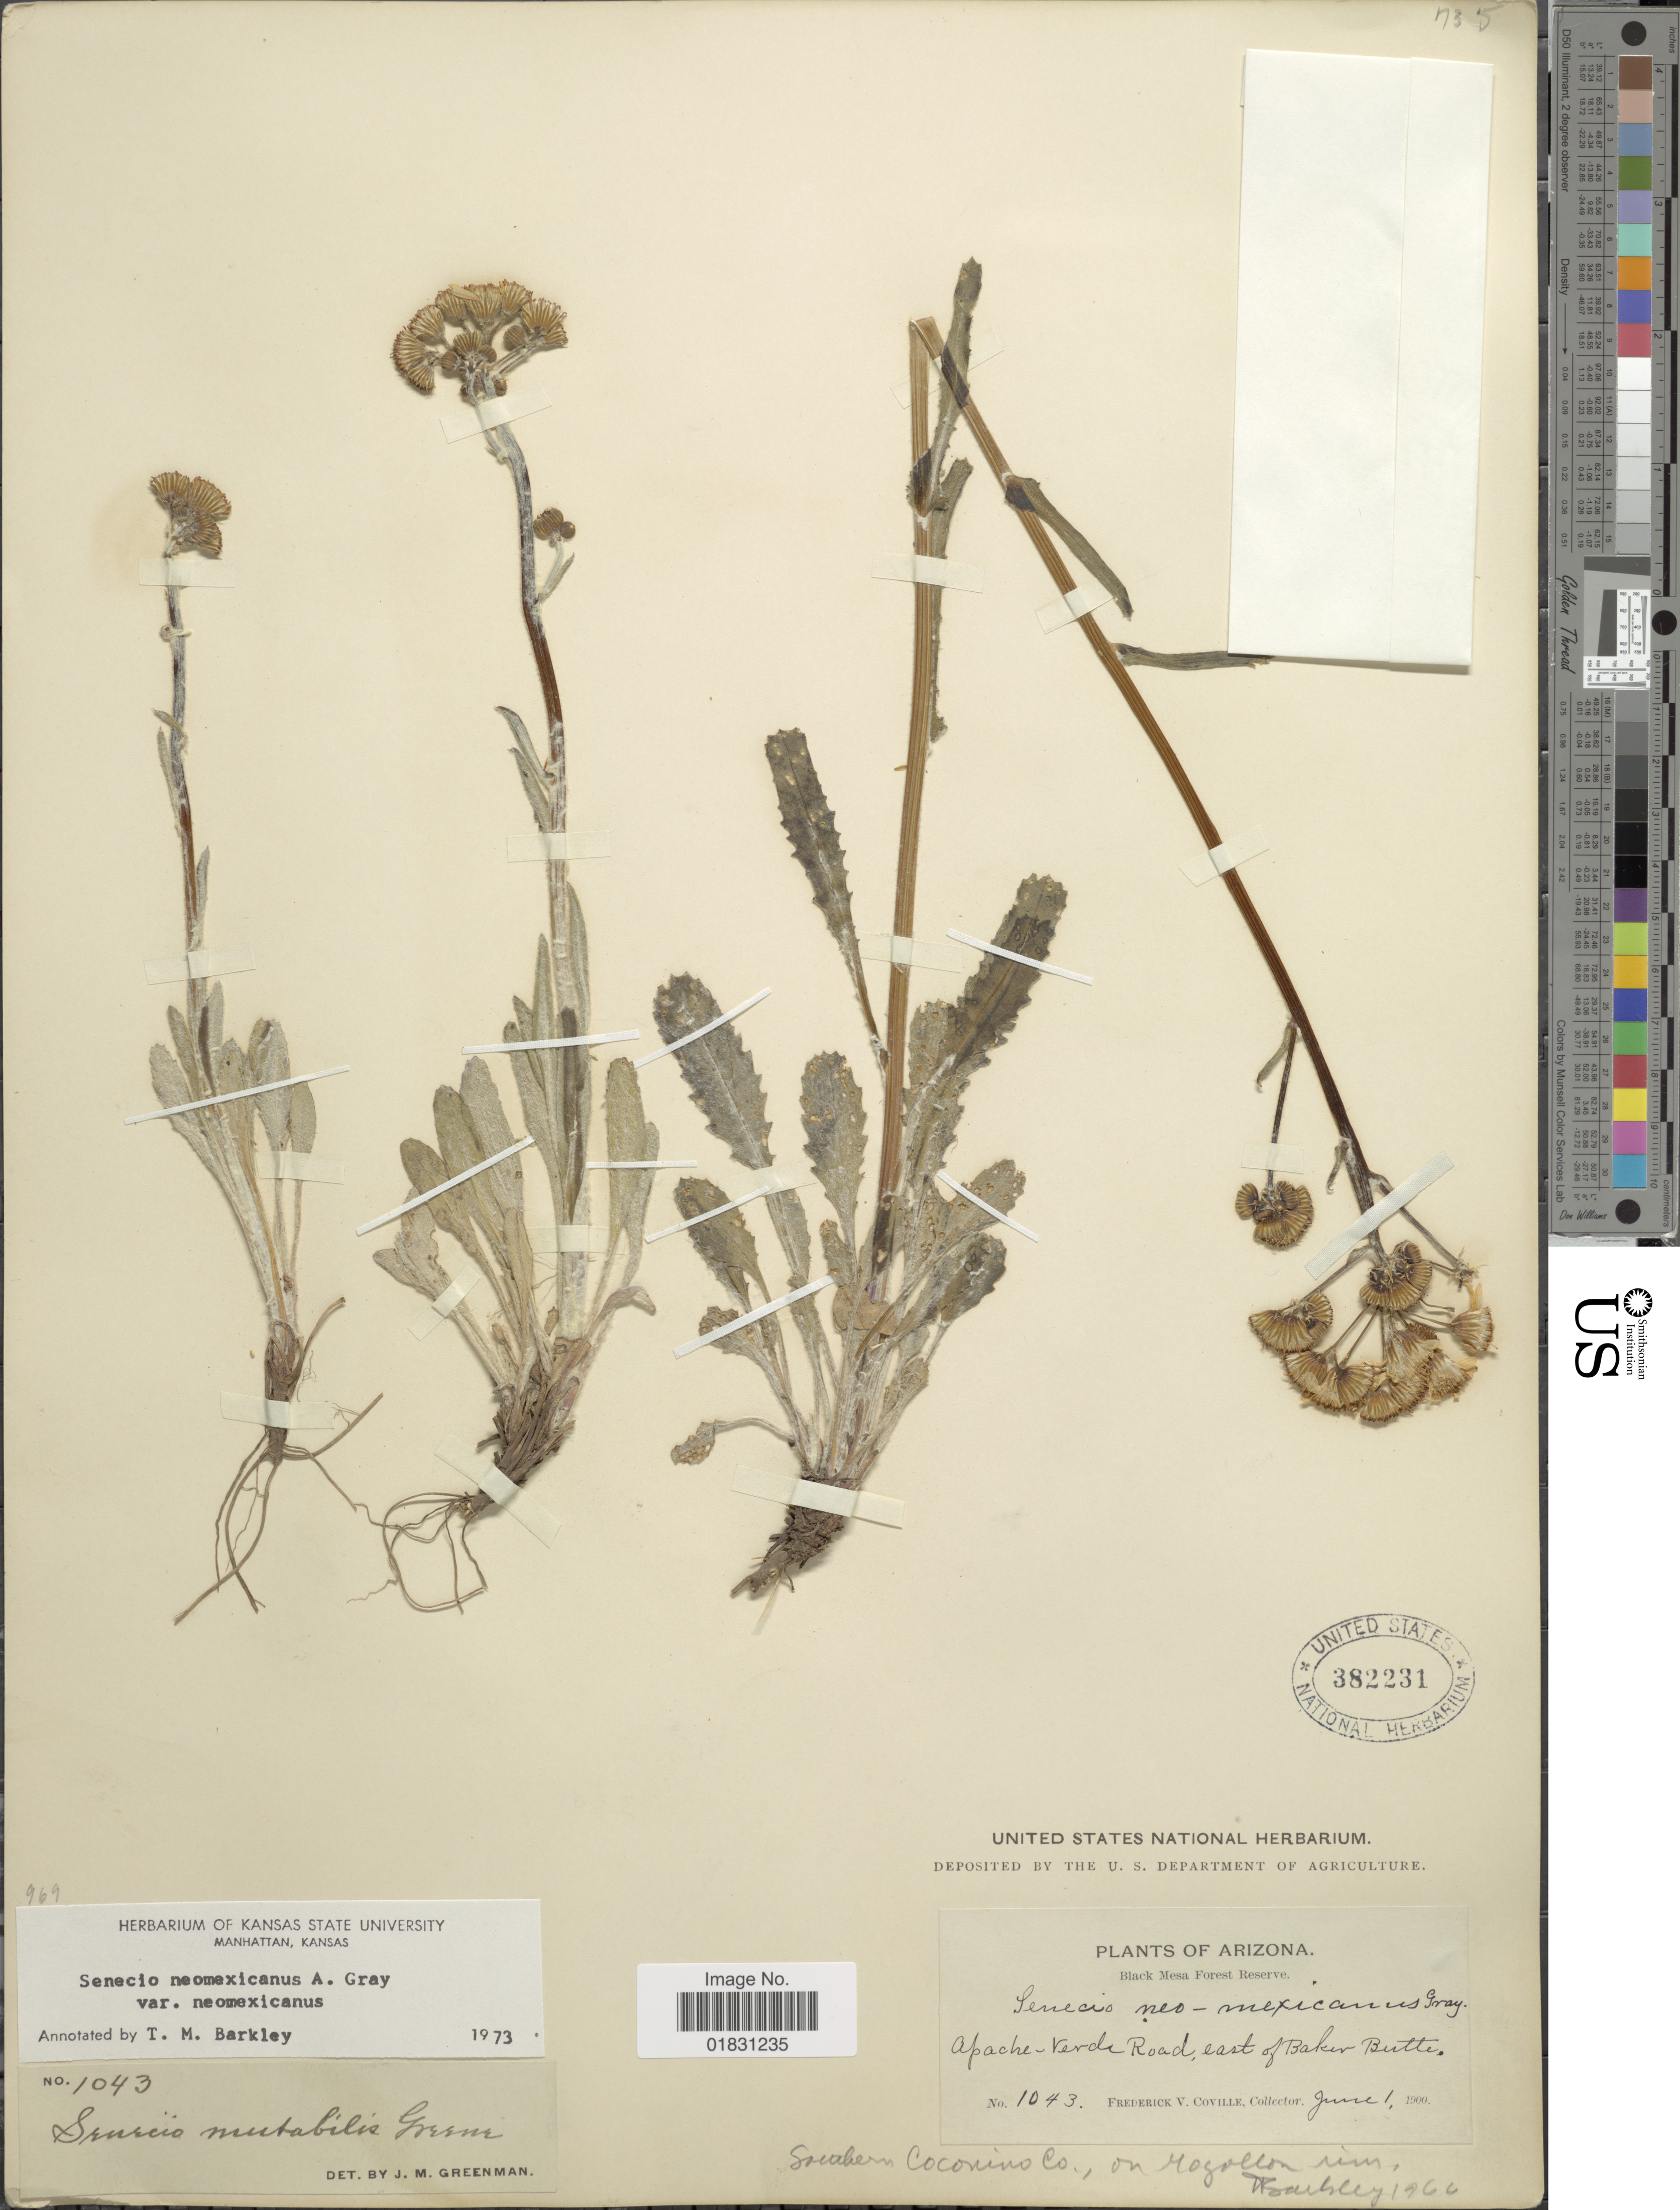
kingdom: Plantae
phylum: Tracheophyta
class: Magnoliopsida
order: Asterales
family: Asteraceae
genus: Packera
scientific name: Packera neomexicana var. neomexicana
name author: (A. Gray) W.A. Weber & Á. Löve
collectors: F. V. Coville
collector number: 1043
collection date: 1909-06-01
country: United States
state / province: Arizona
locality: Black Mesa Forest Reserve, Apache-Verde Road, east of Baker Butte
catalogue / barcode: US 382231